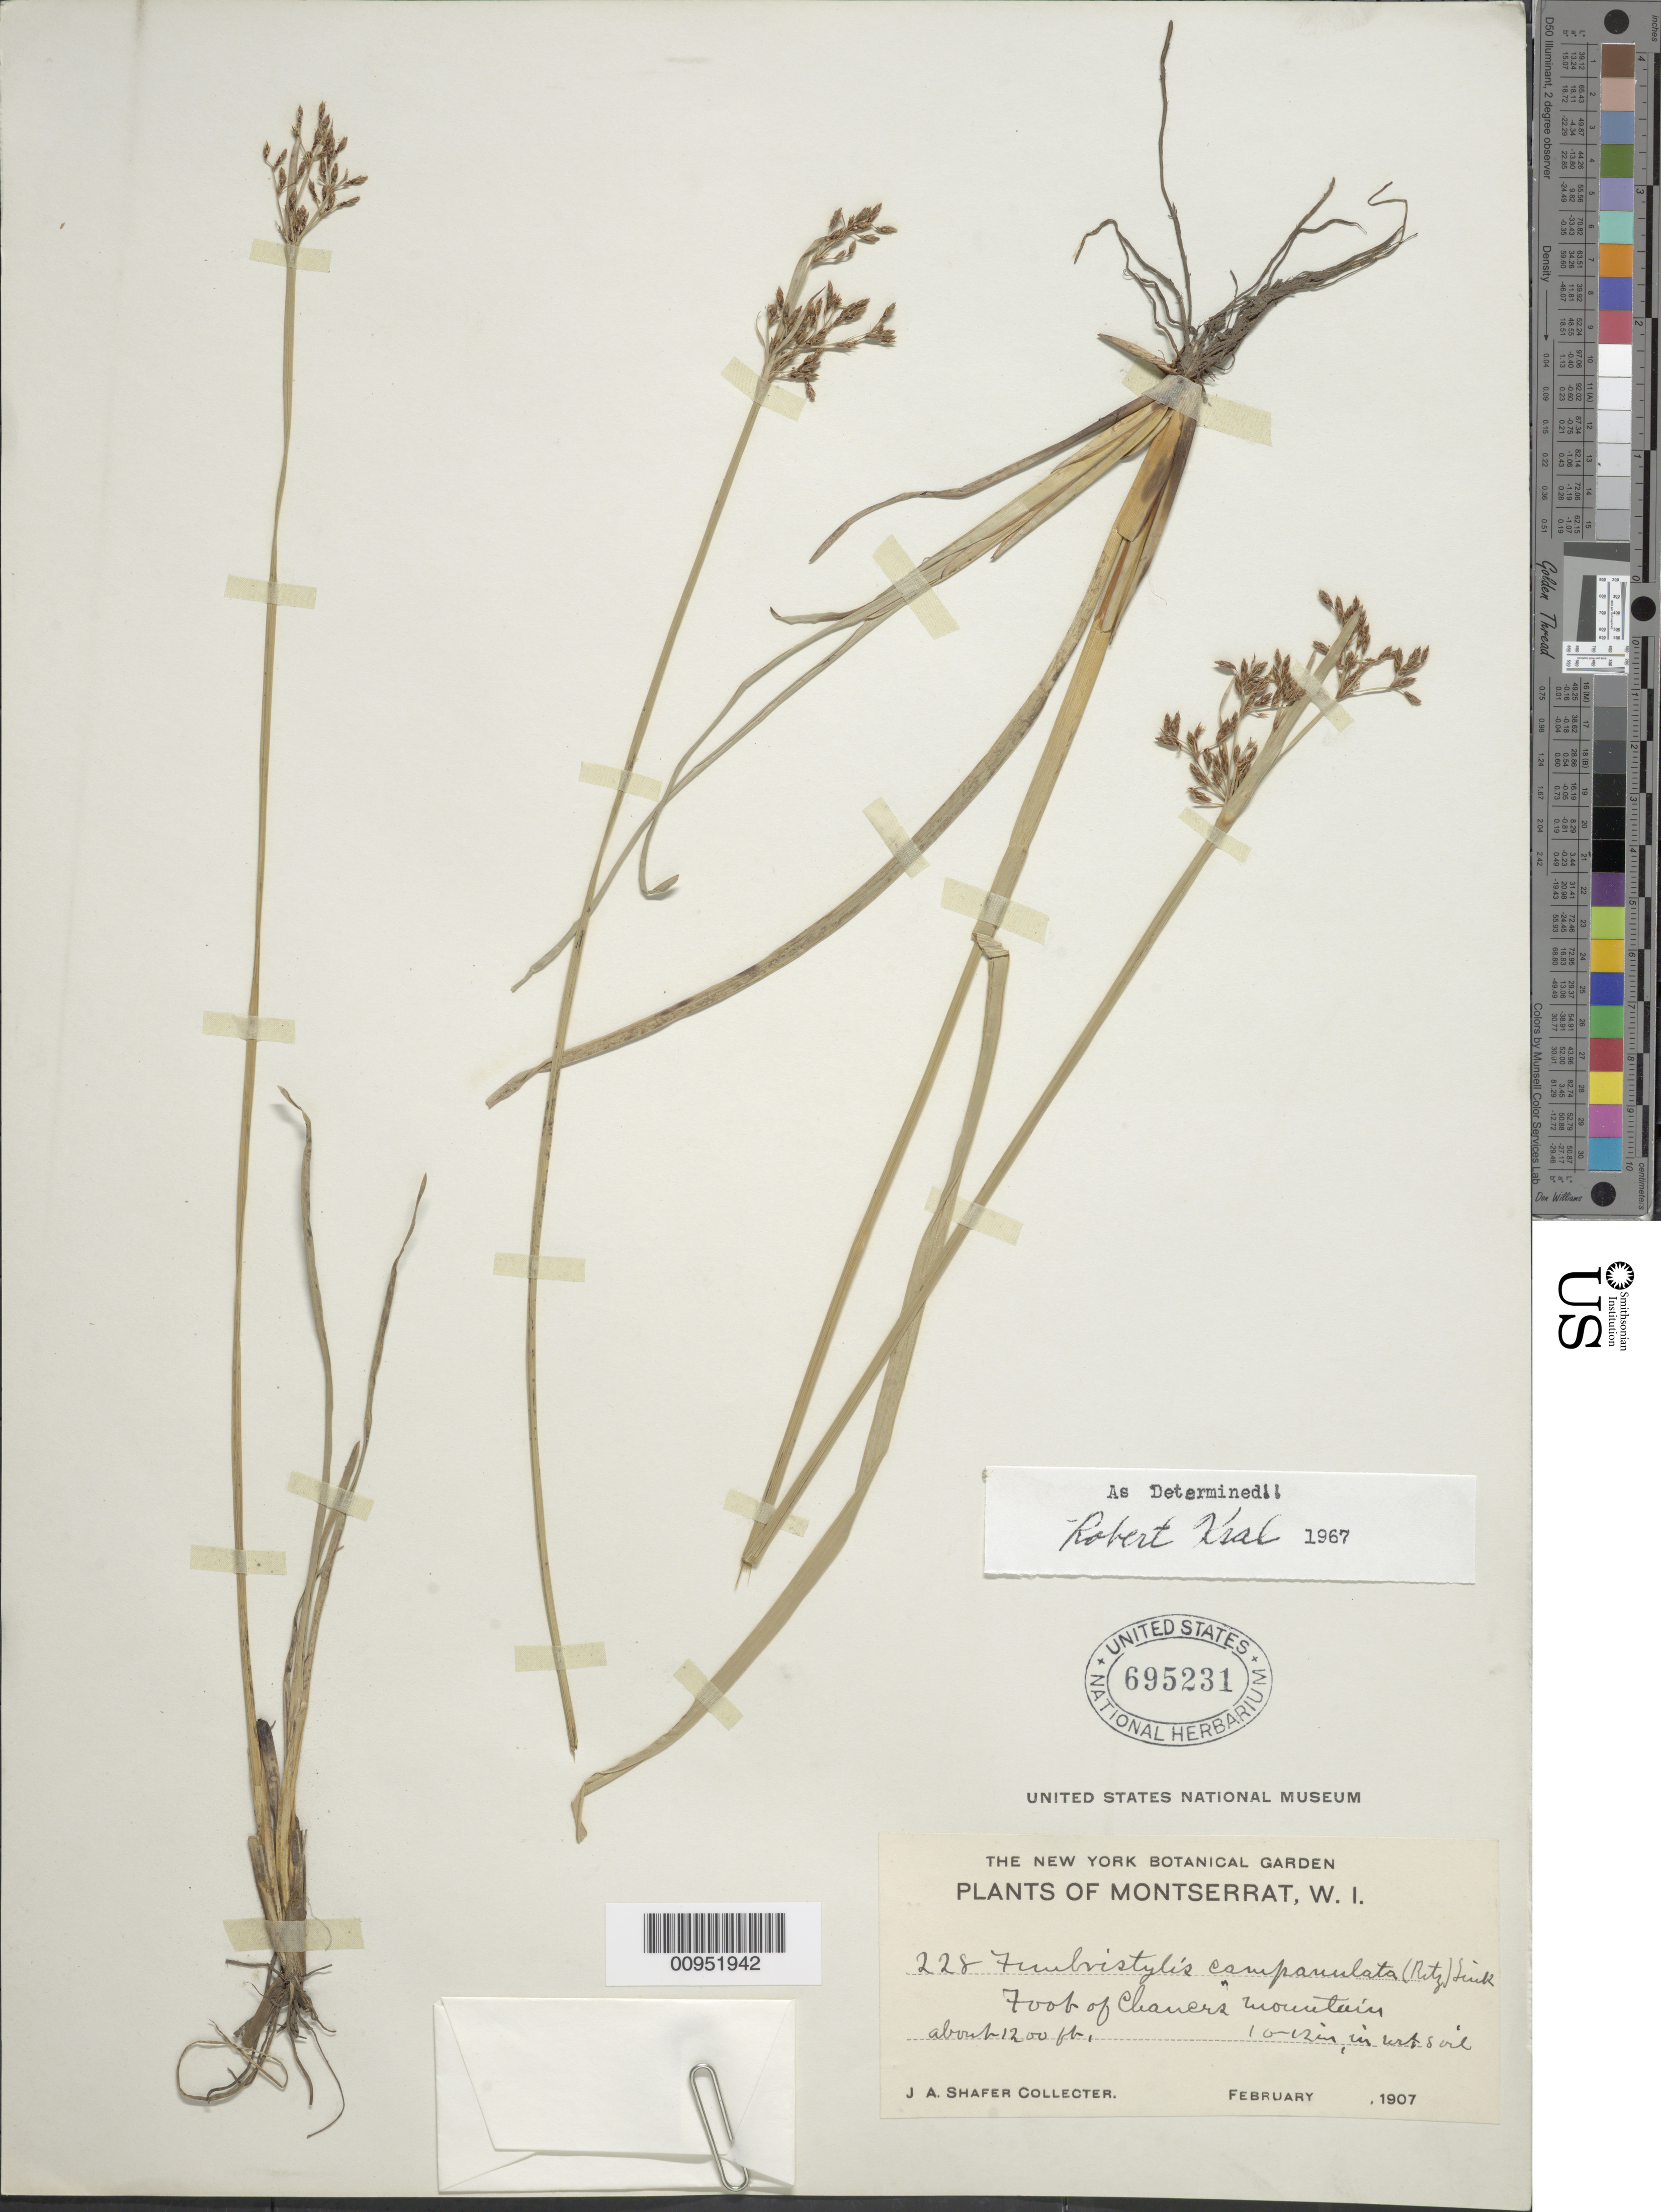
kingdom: Plantae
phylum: Tracheophyta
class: Liliopsida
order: Poales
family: Cyperaceae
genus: Fimbristylis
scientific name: Fimbristylis complanata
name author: (Retz.) Link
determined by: Kral, Robert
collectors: J. A. Shafer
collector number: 228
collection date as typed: Feb 1907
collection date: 1907-02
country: Montserrat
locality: foot of Chances Mountain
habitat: In wet soil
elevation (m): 366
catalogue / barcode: US 695231